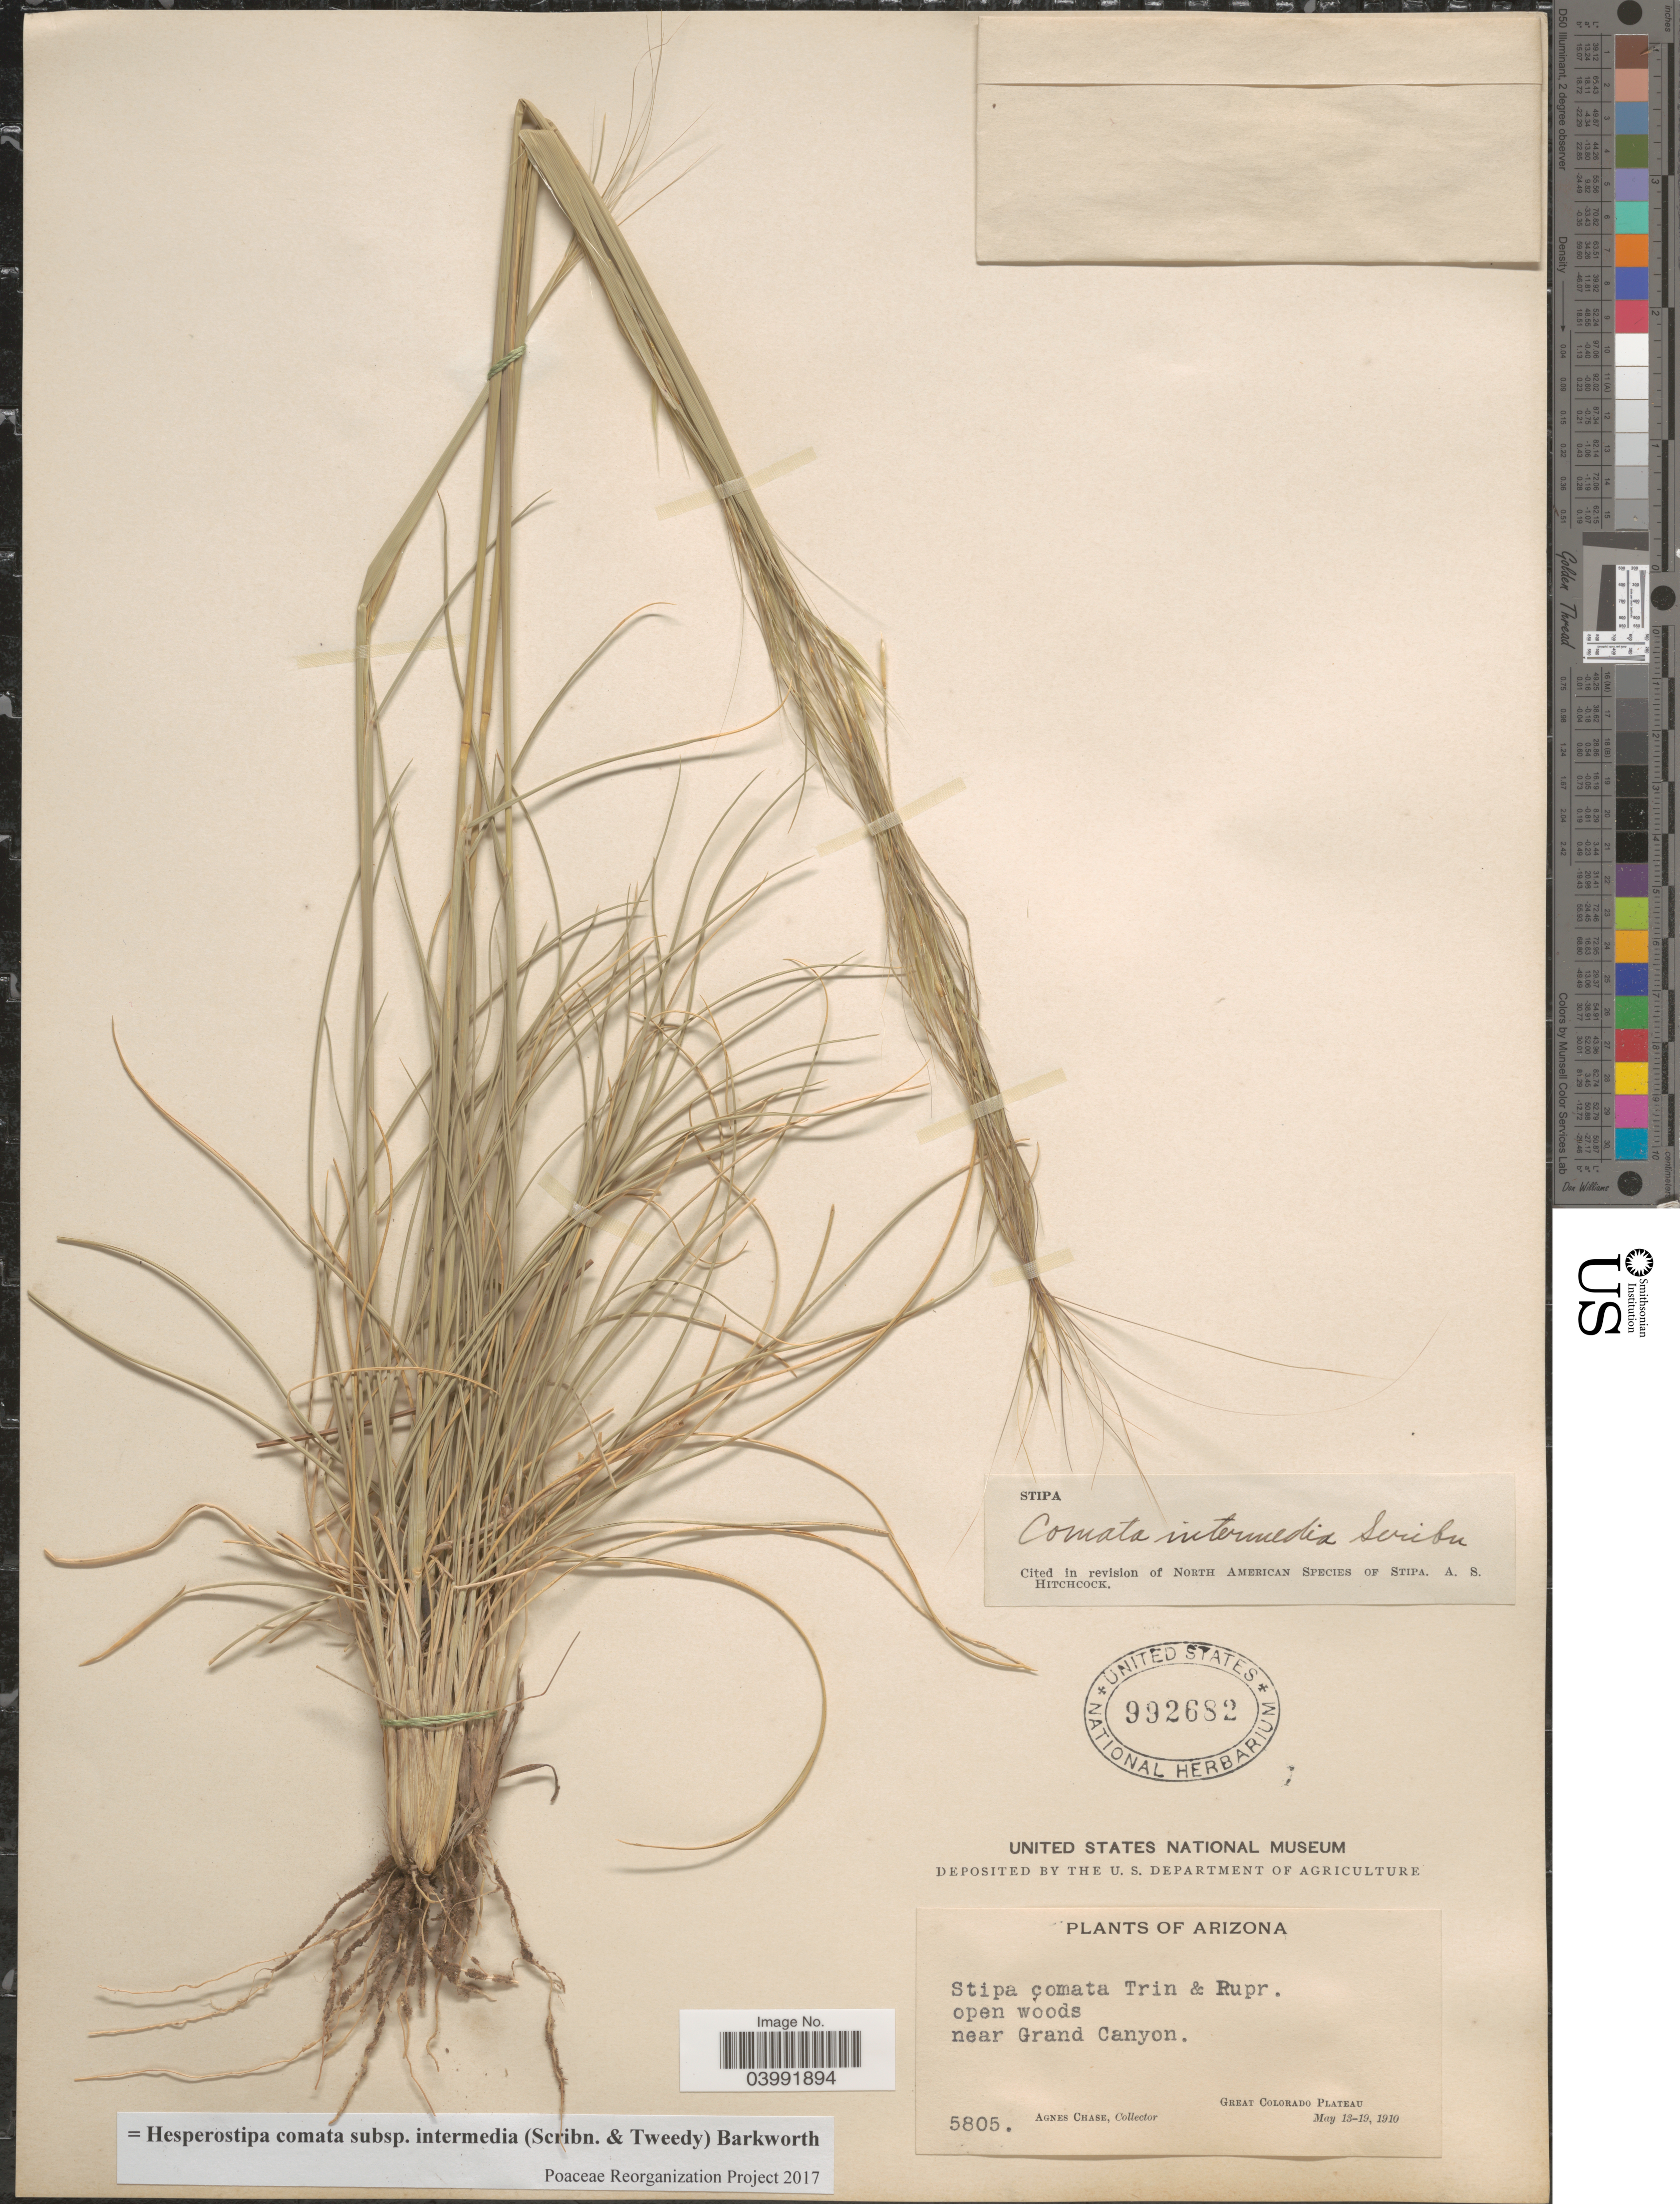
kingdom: Plantae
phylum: Tracheophyta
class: Liliopsida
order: Poales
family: Poaceae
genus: Hesperostipa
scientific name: Hesperostipa comata subsp. intermedia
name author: (Scribn. & Tweedy) Barkworth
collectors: A. Chase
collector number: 5805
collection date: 1910-05-13/1910-05-19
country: United States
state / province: Arizona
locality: Open woods near Grand Canyon. Great Colorado Plateau.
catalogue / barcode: US 992682